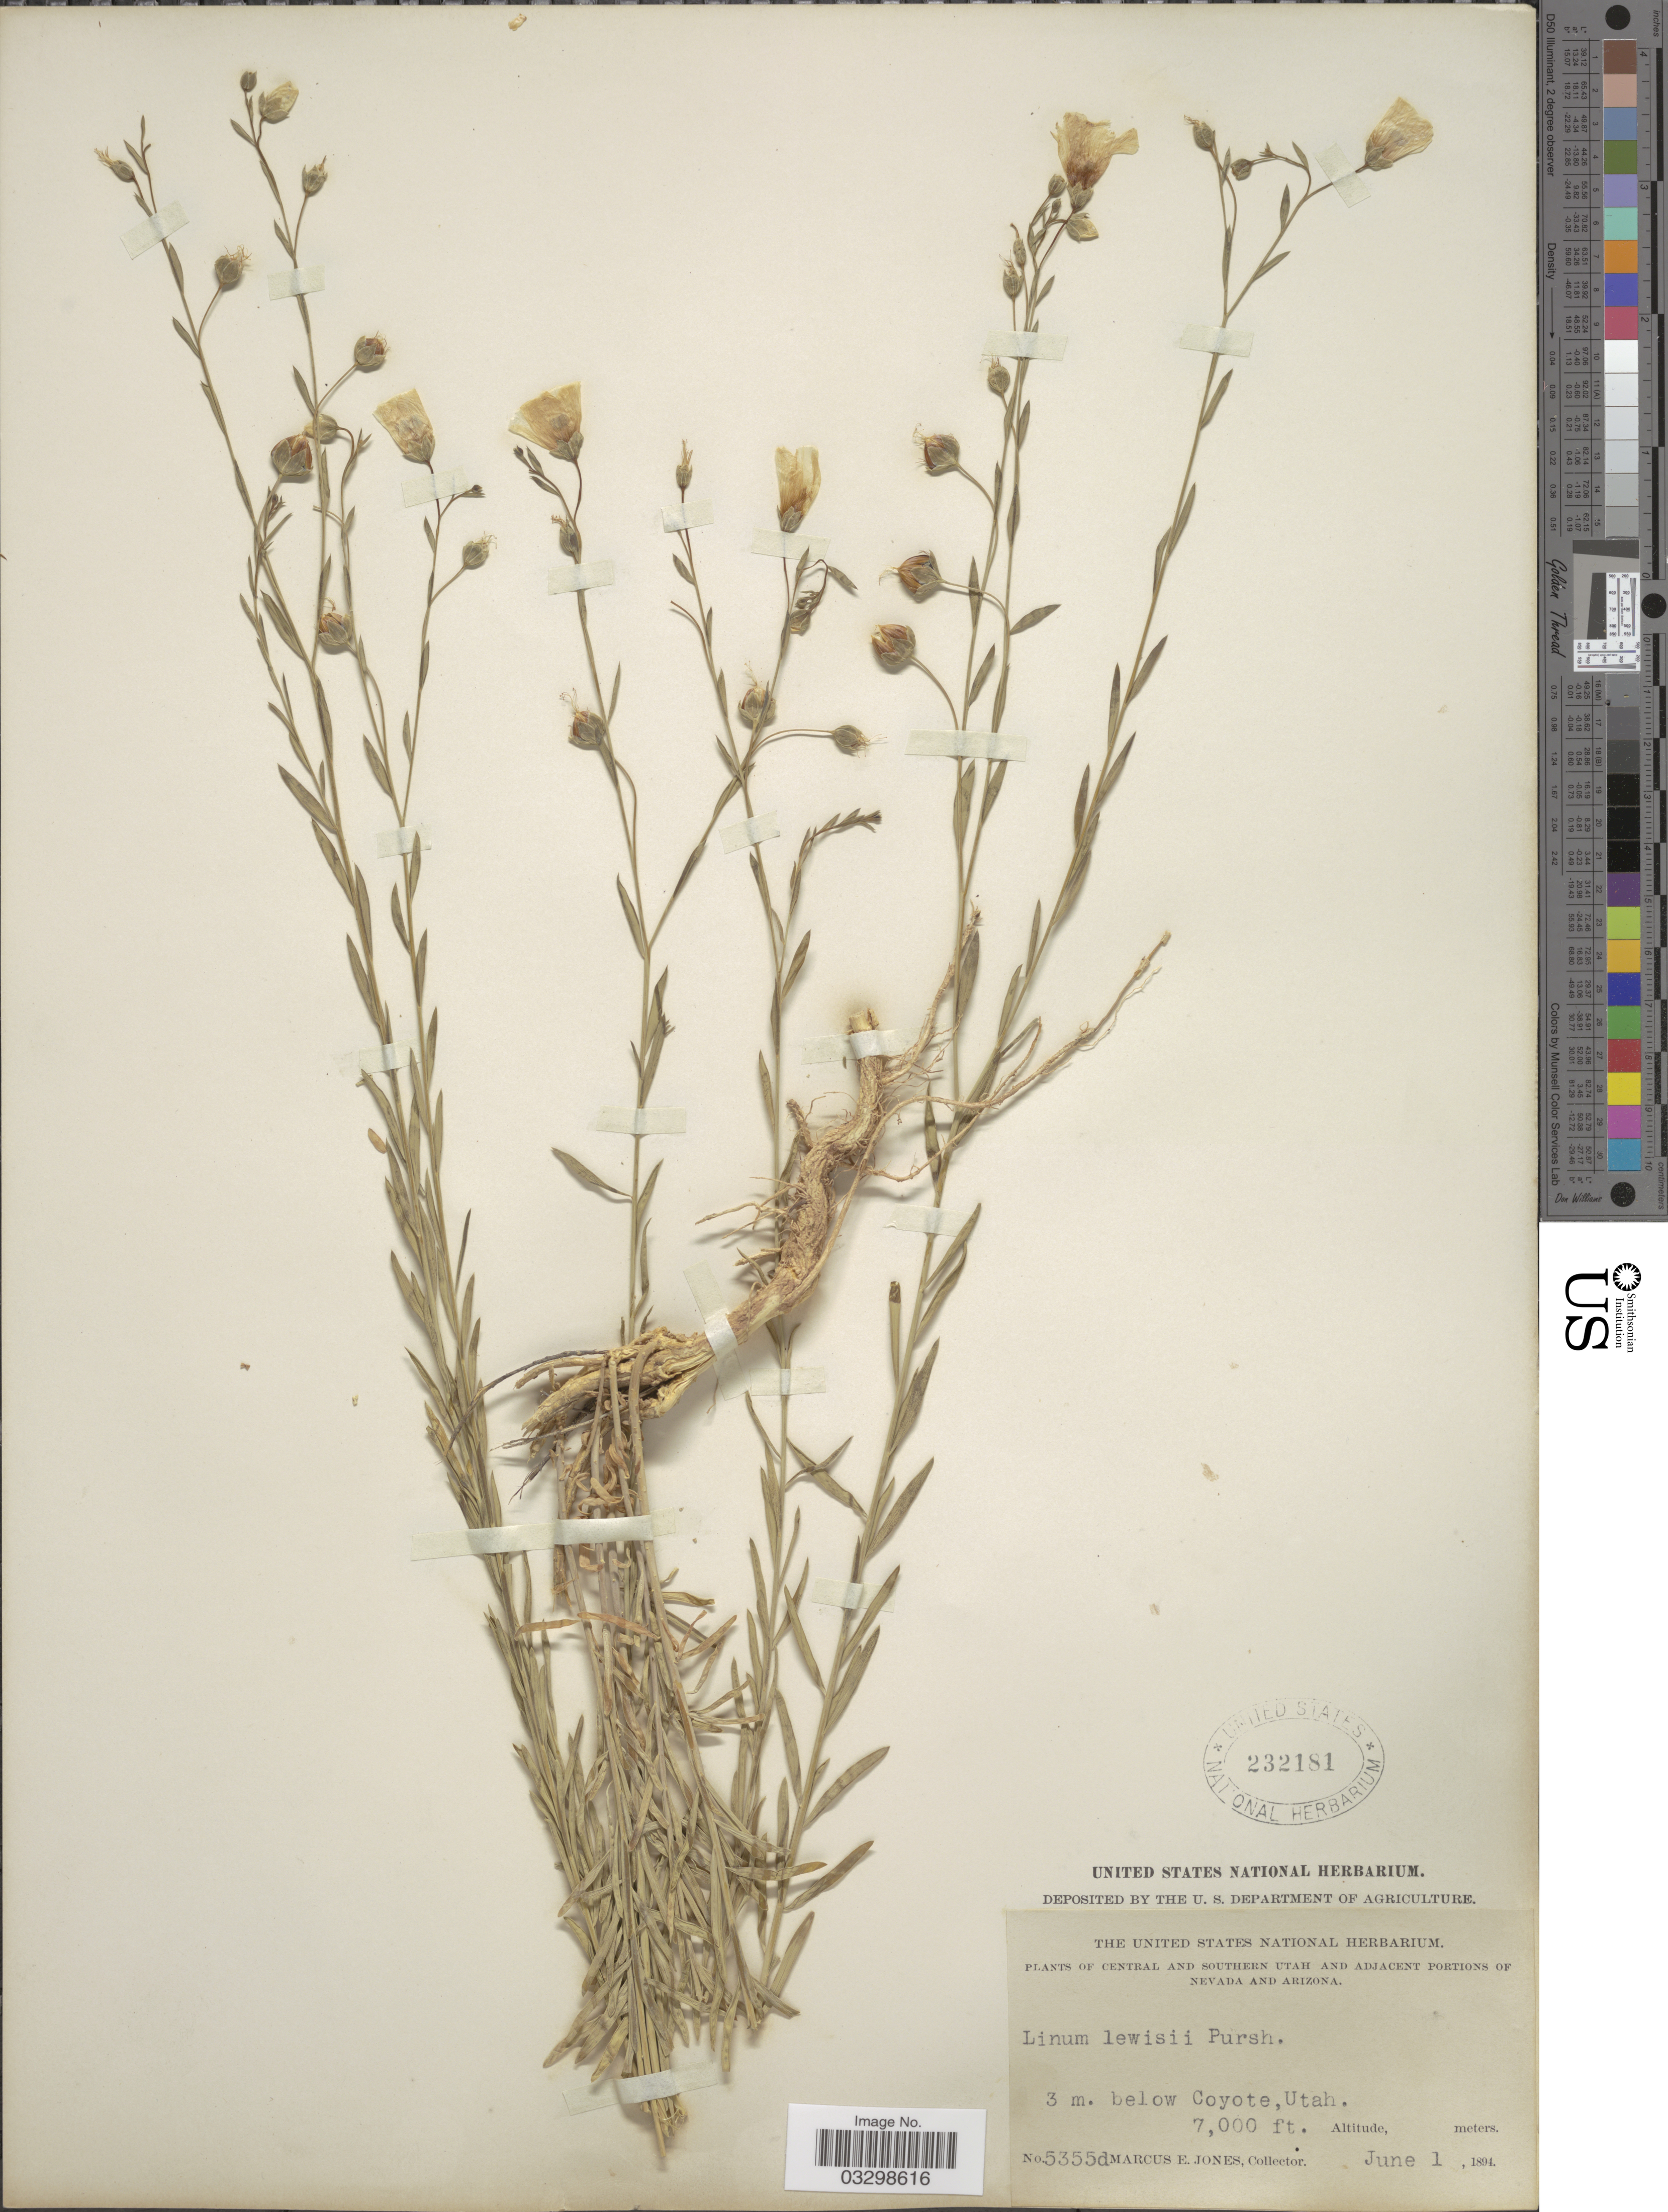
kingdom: Plantae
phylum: Tracheophyta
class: Magnoliopsida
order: Malpighiales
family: Linaceae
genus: Linum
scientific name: Linum lewisii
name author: Pursh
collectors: M. E. Jones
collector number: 5355d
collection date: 1894-06-01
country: United States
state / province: Utah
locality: Central and southern Utah. 3 m. below Coyote.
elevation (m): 2134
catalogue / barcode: US 232181